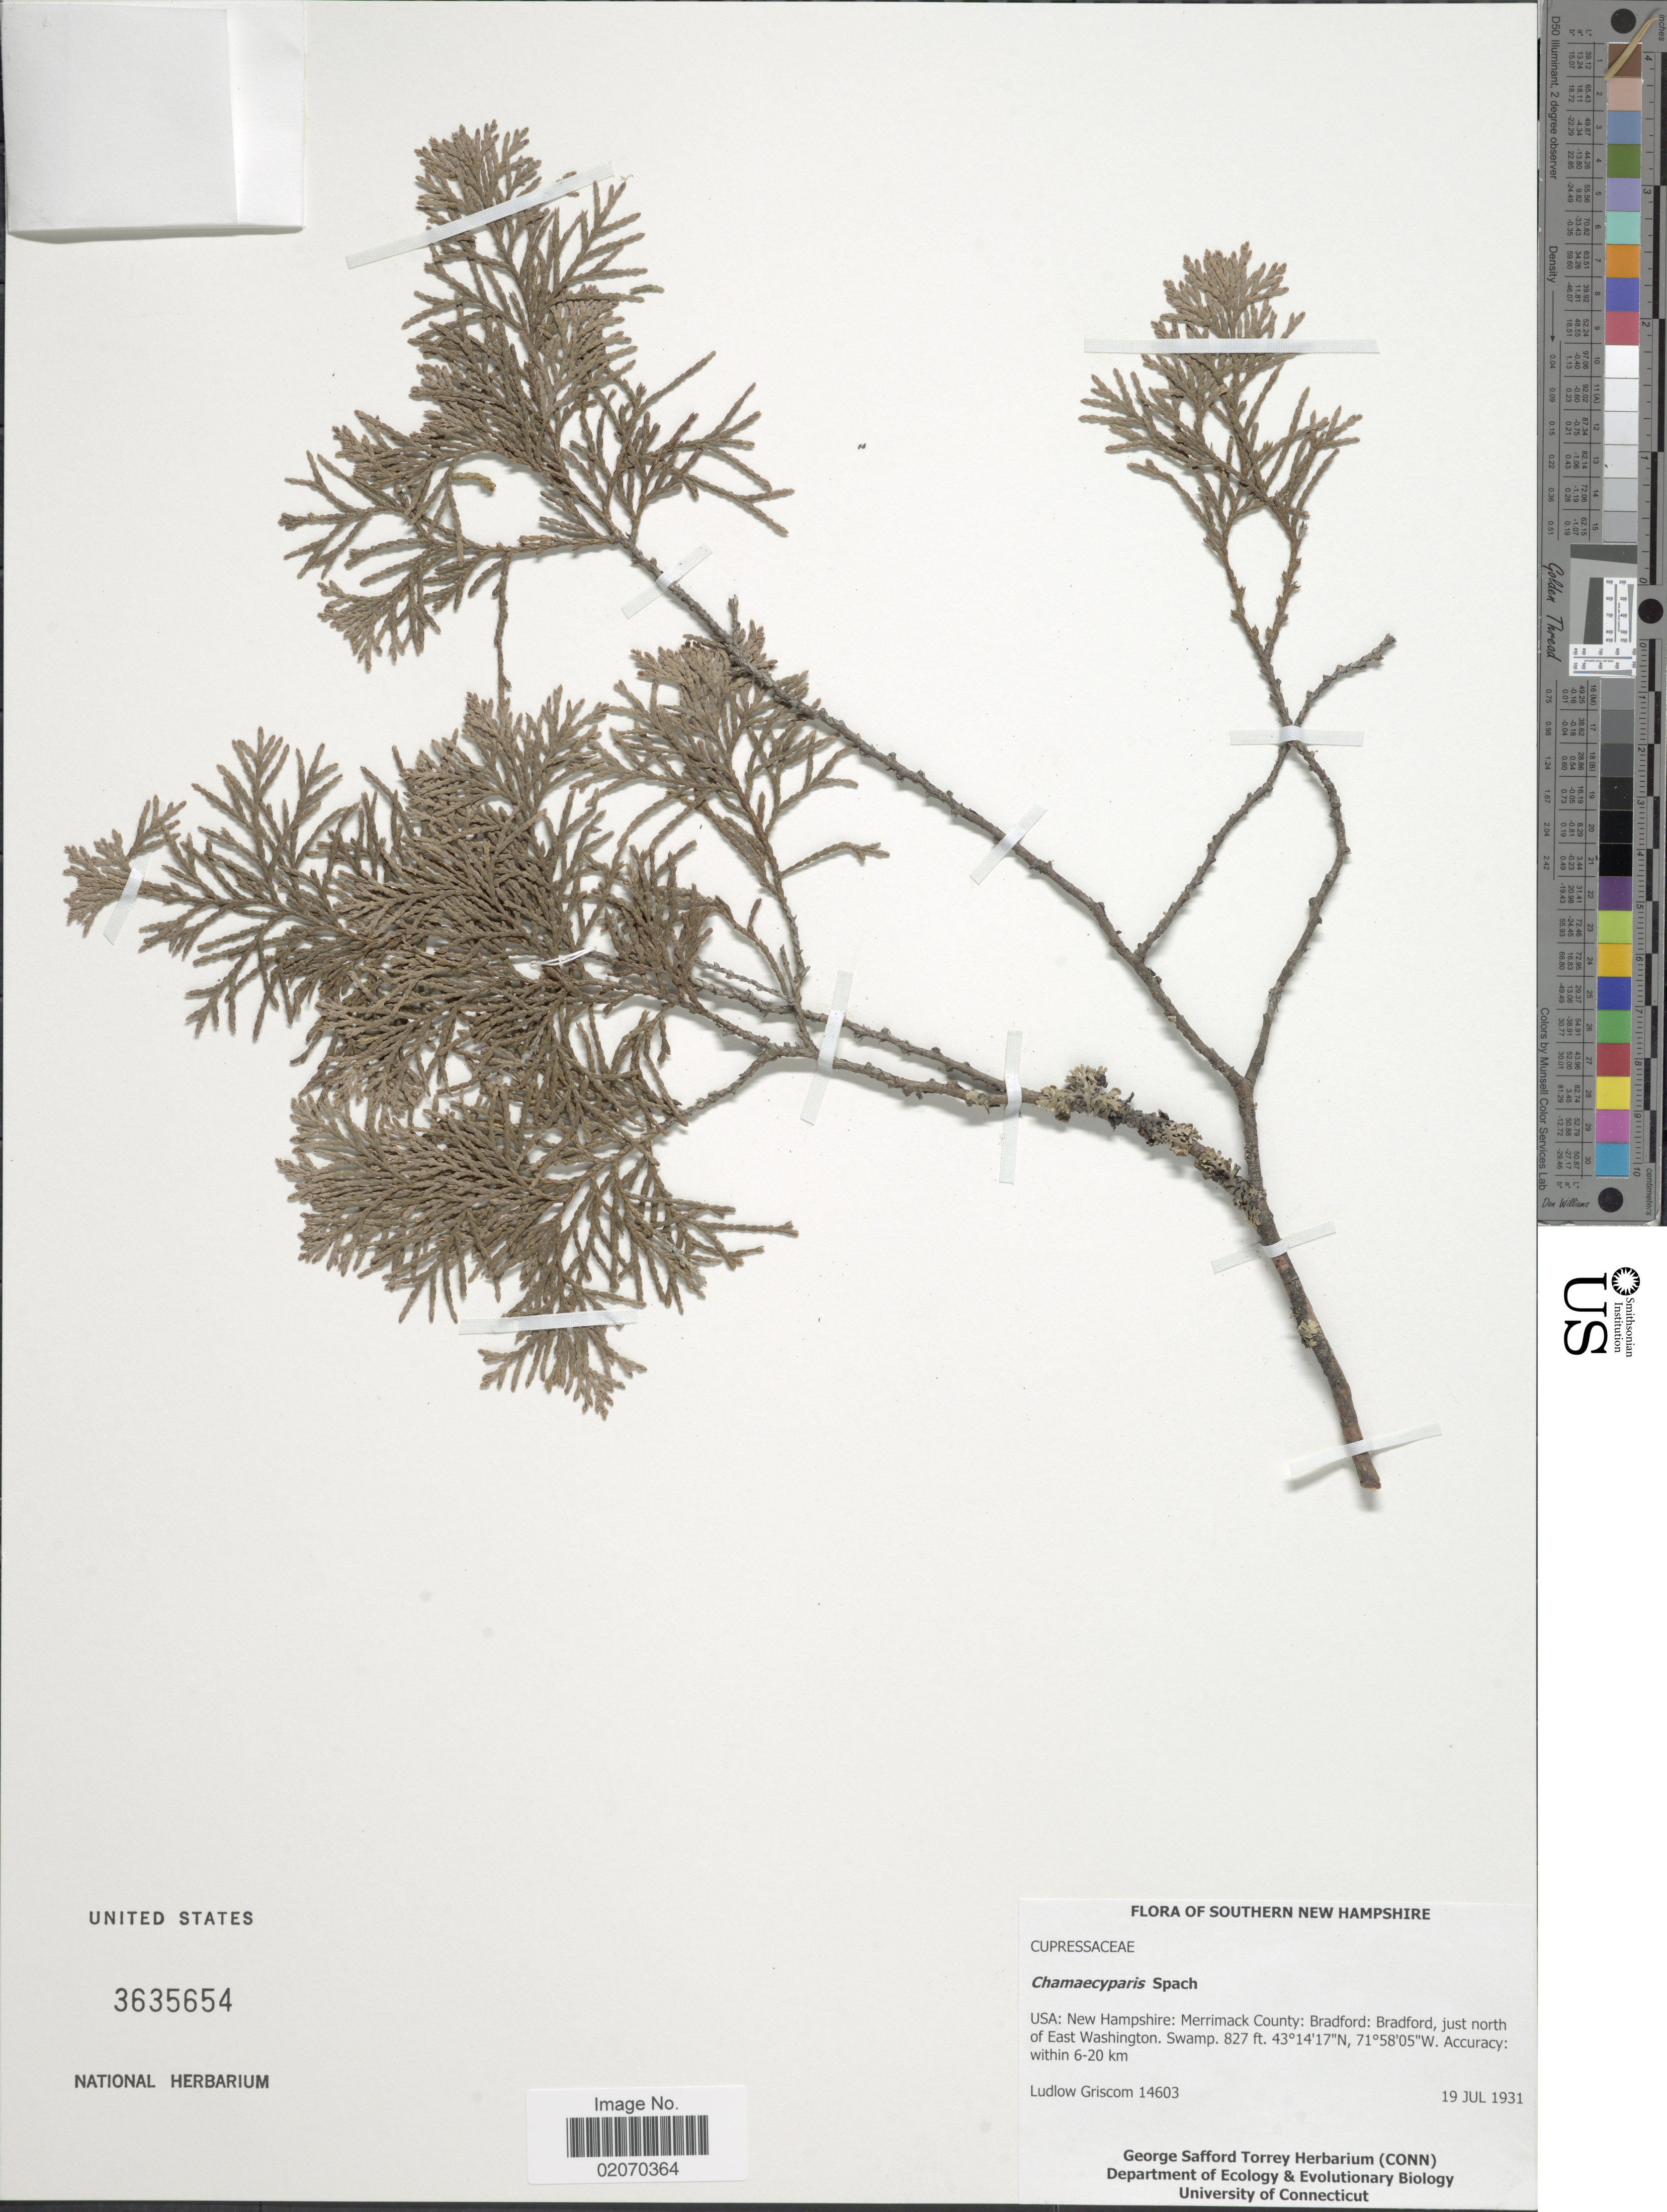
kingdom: Plantae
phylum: Tracheophyta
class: Pinopsida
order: Pinales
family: Cupressaceae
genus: Chamaecyparis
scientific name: Chamaecyparis sp.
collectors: L. Griscom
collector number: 14603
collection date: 1931-07-19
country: United States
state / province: New Hampshire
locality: Southern New Hampshire. Merrimack County: Bradford: Bradford, just north of East Washington. Accuracy: within 6-20 km.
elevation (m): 252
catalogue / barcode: US 3635654